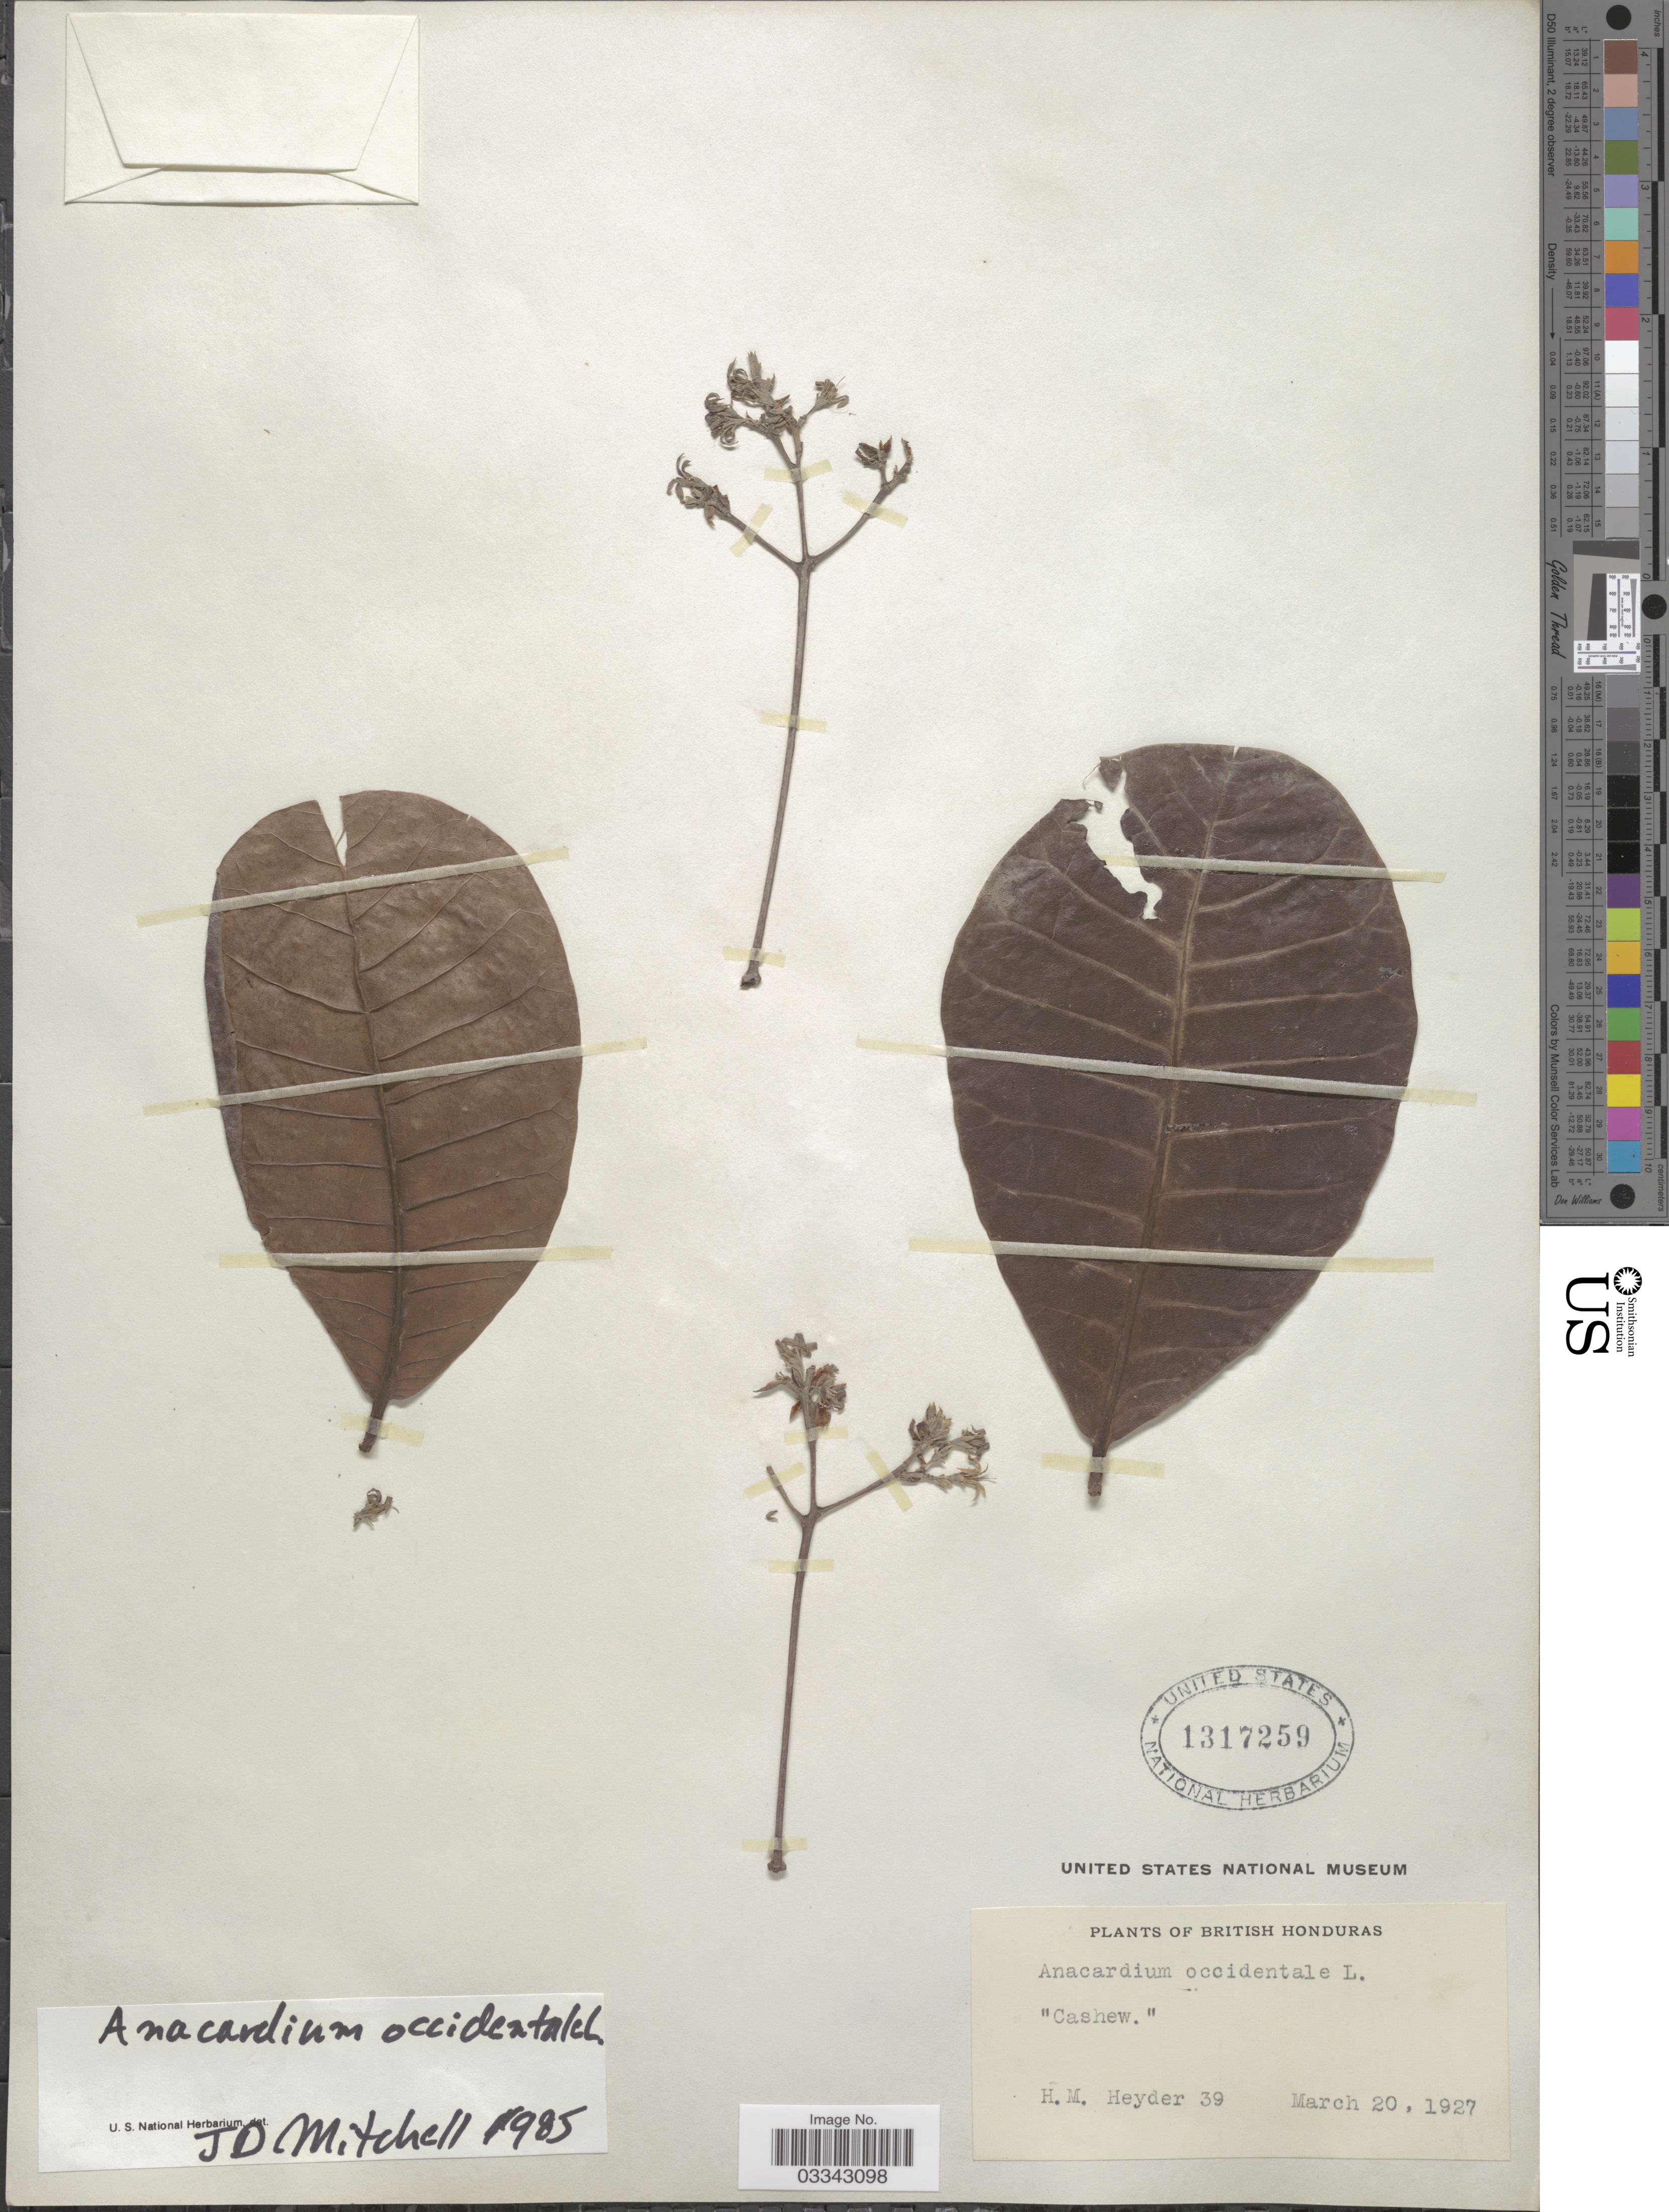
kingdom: Plantae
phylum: Tracheophyta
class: Magnoliopsida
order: Sapindales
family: Anacardiaceae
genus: Anacardium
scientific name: Anacardium occidentale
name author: L.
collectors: H. Heyder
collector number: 39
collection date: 1927-03-20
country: Belize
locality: British Honduras.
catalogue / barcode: US 1317259